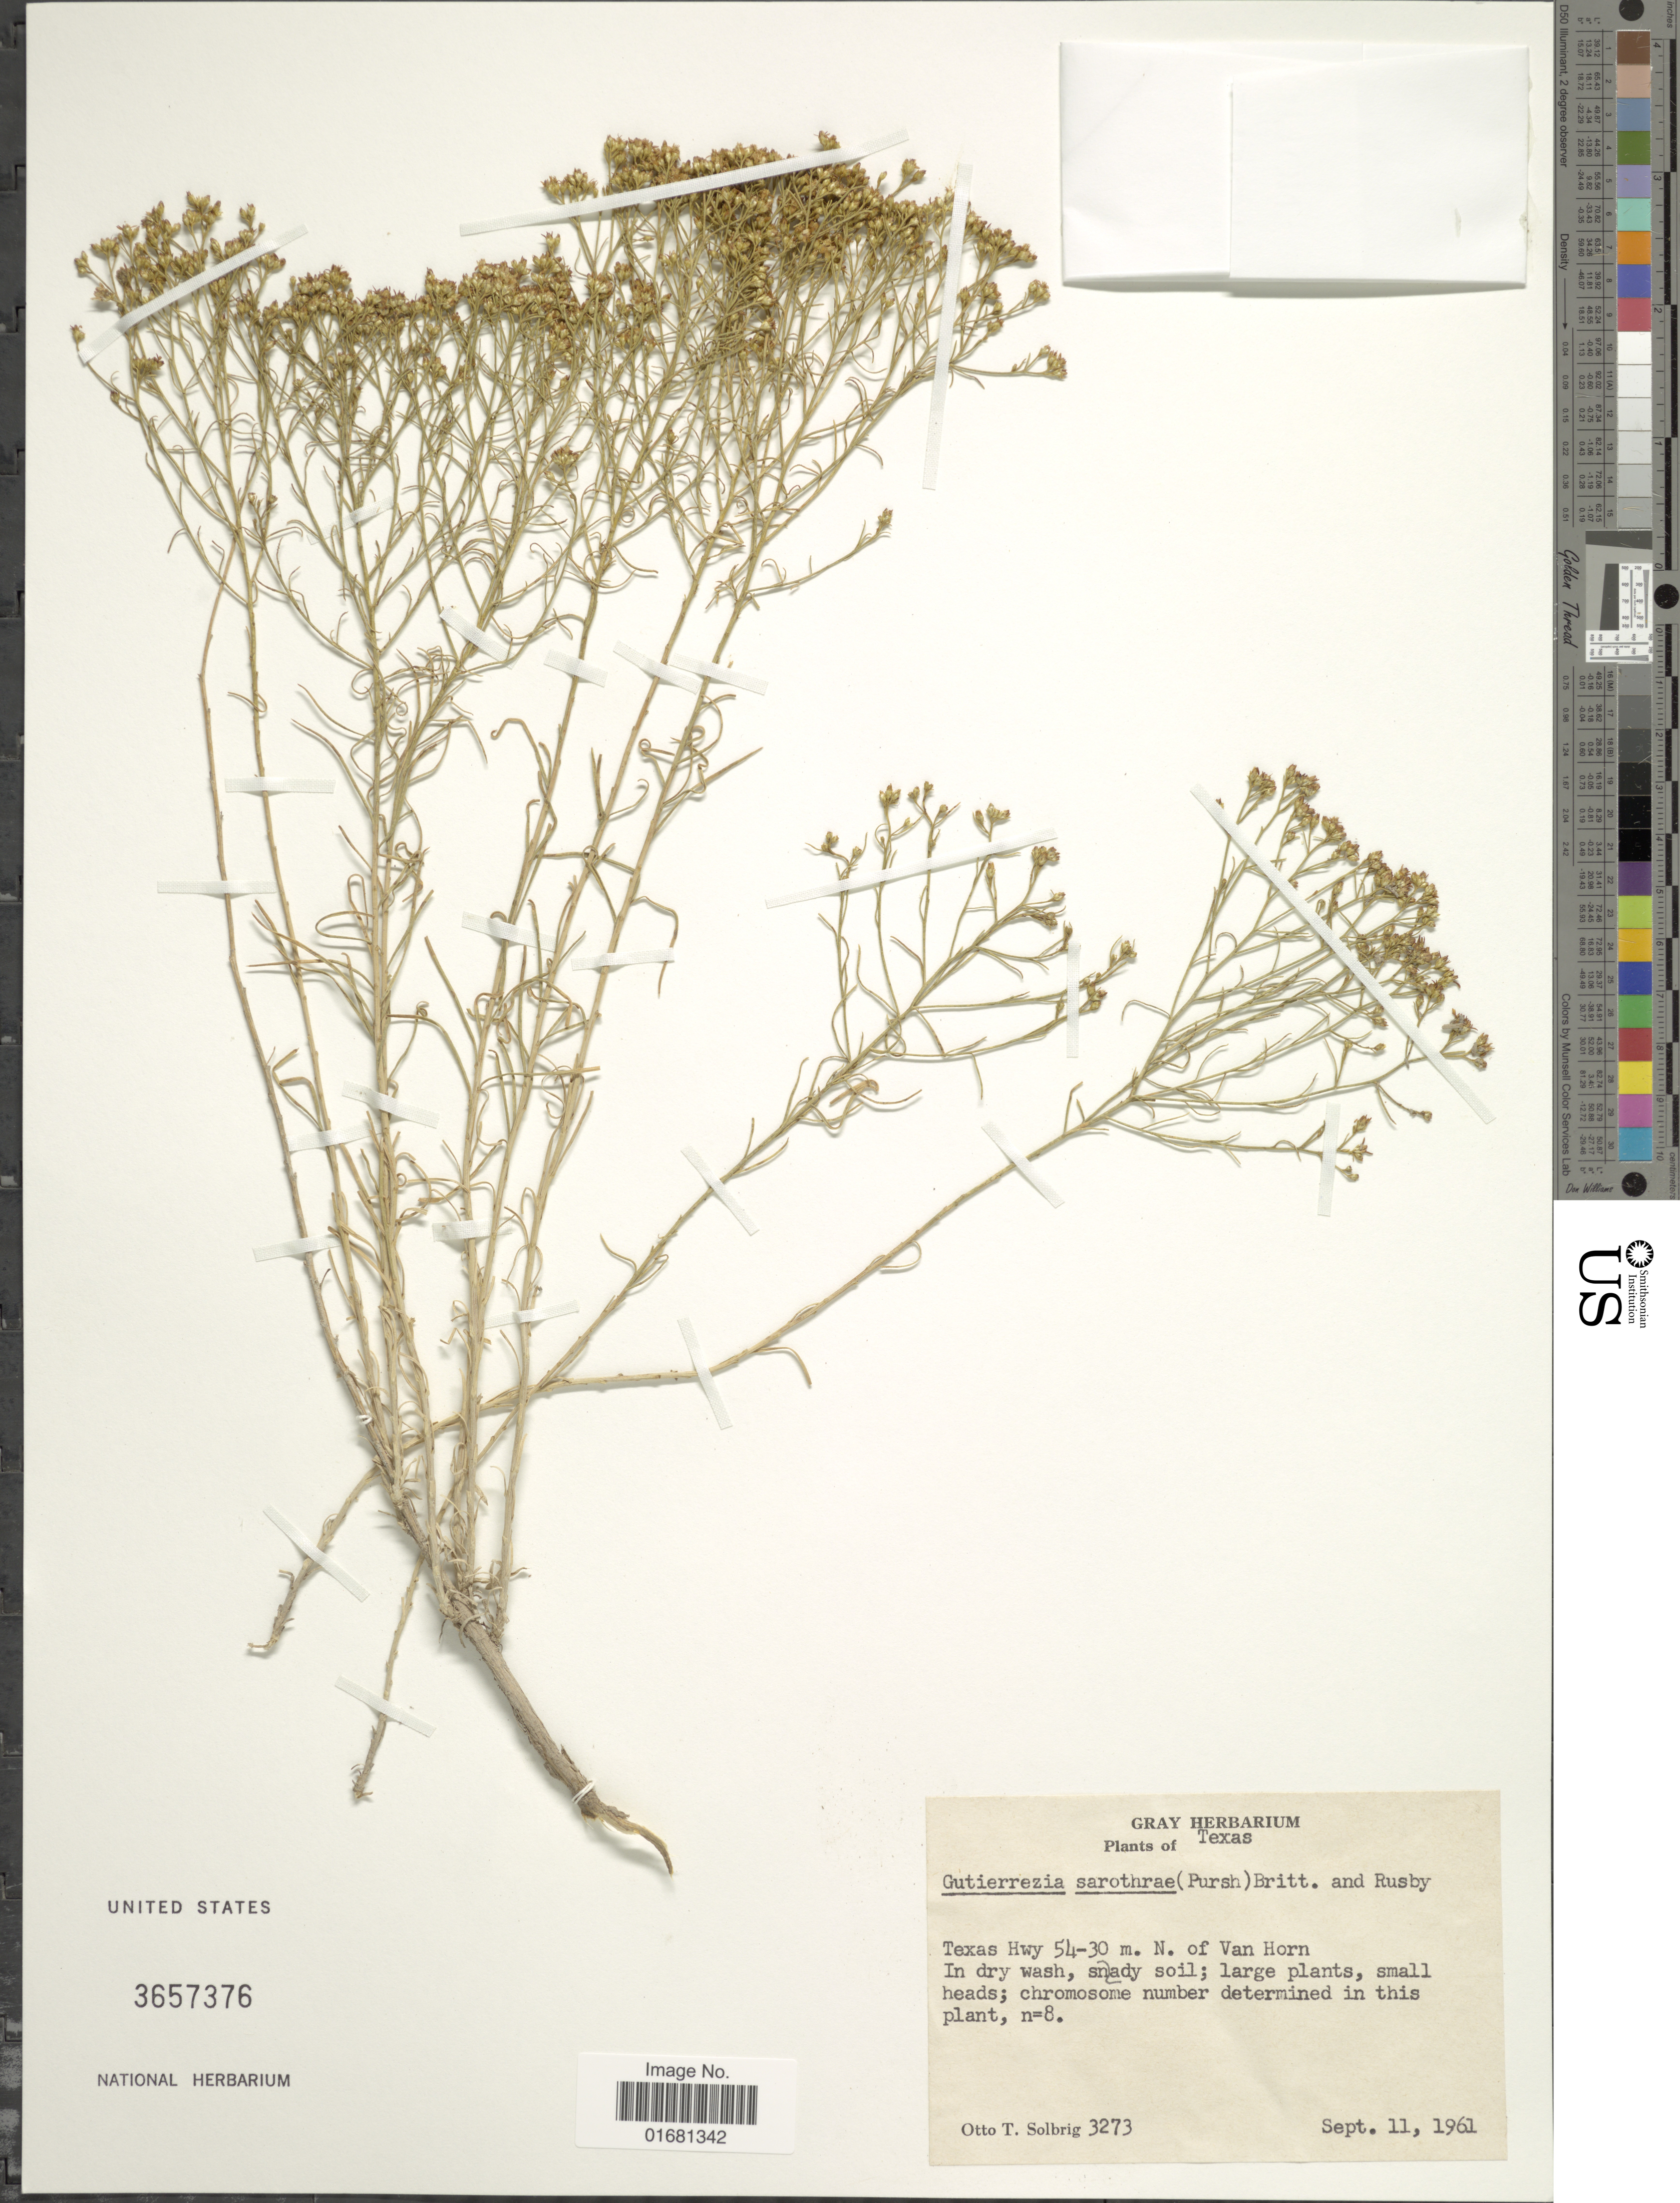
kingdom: Plantae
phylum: Tracheophyta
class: Magnoliopsida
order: Asterales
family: Asteraceae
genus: Gutierrezia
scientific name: Gutierrezia sarothrae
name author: (Pursh) Britton & Rusby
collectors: O. T. Solbrig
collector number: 3273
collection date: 1961-09-11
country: United States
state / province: Texas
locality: Texas. hwy 54-30 m. N. of Van Horn.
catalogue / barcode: US 3657376